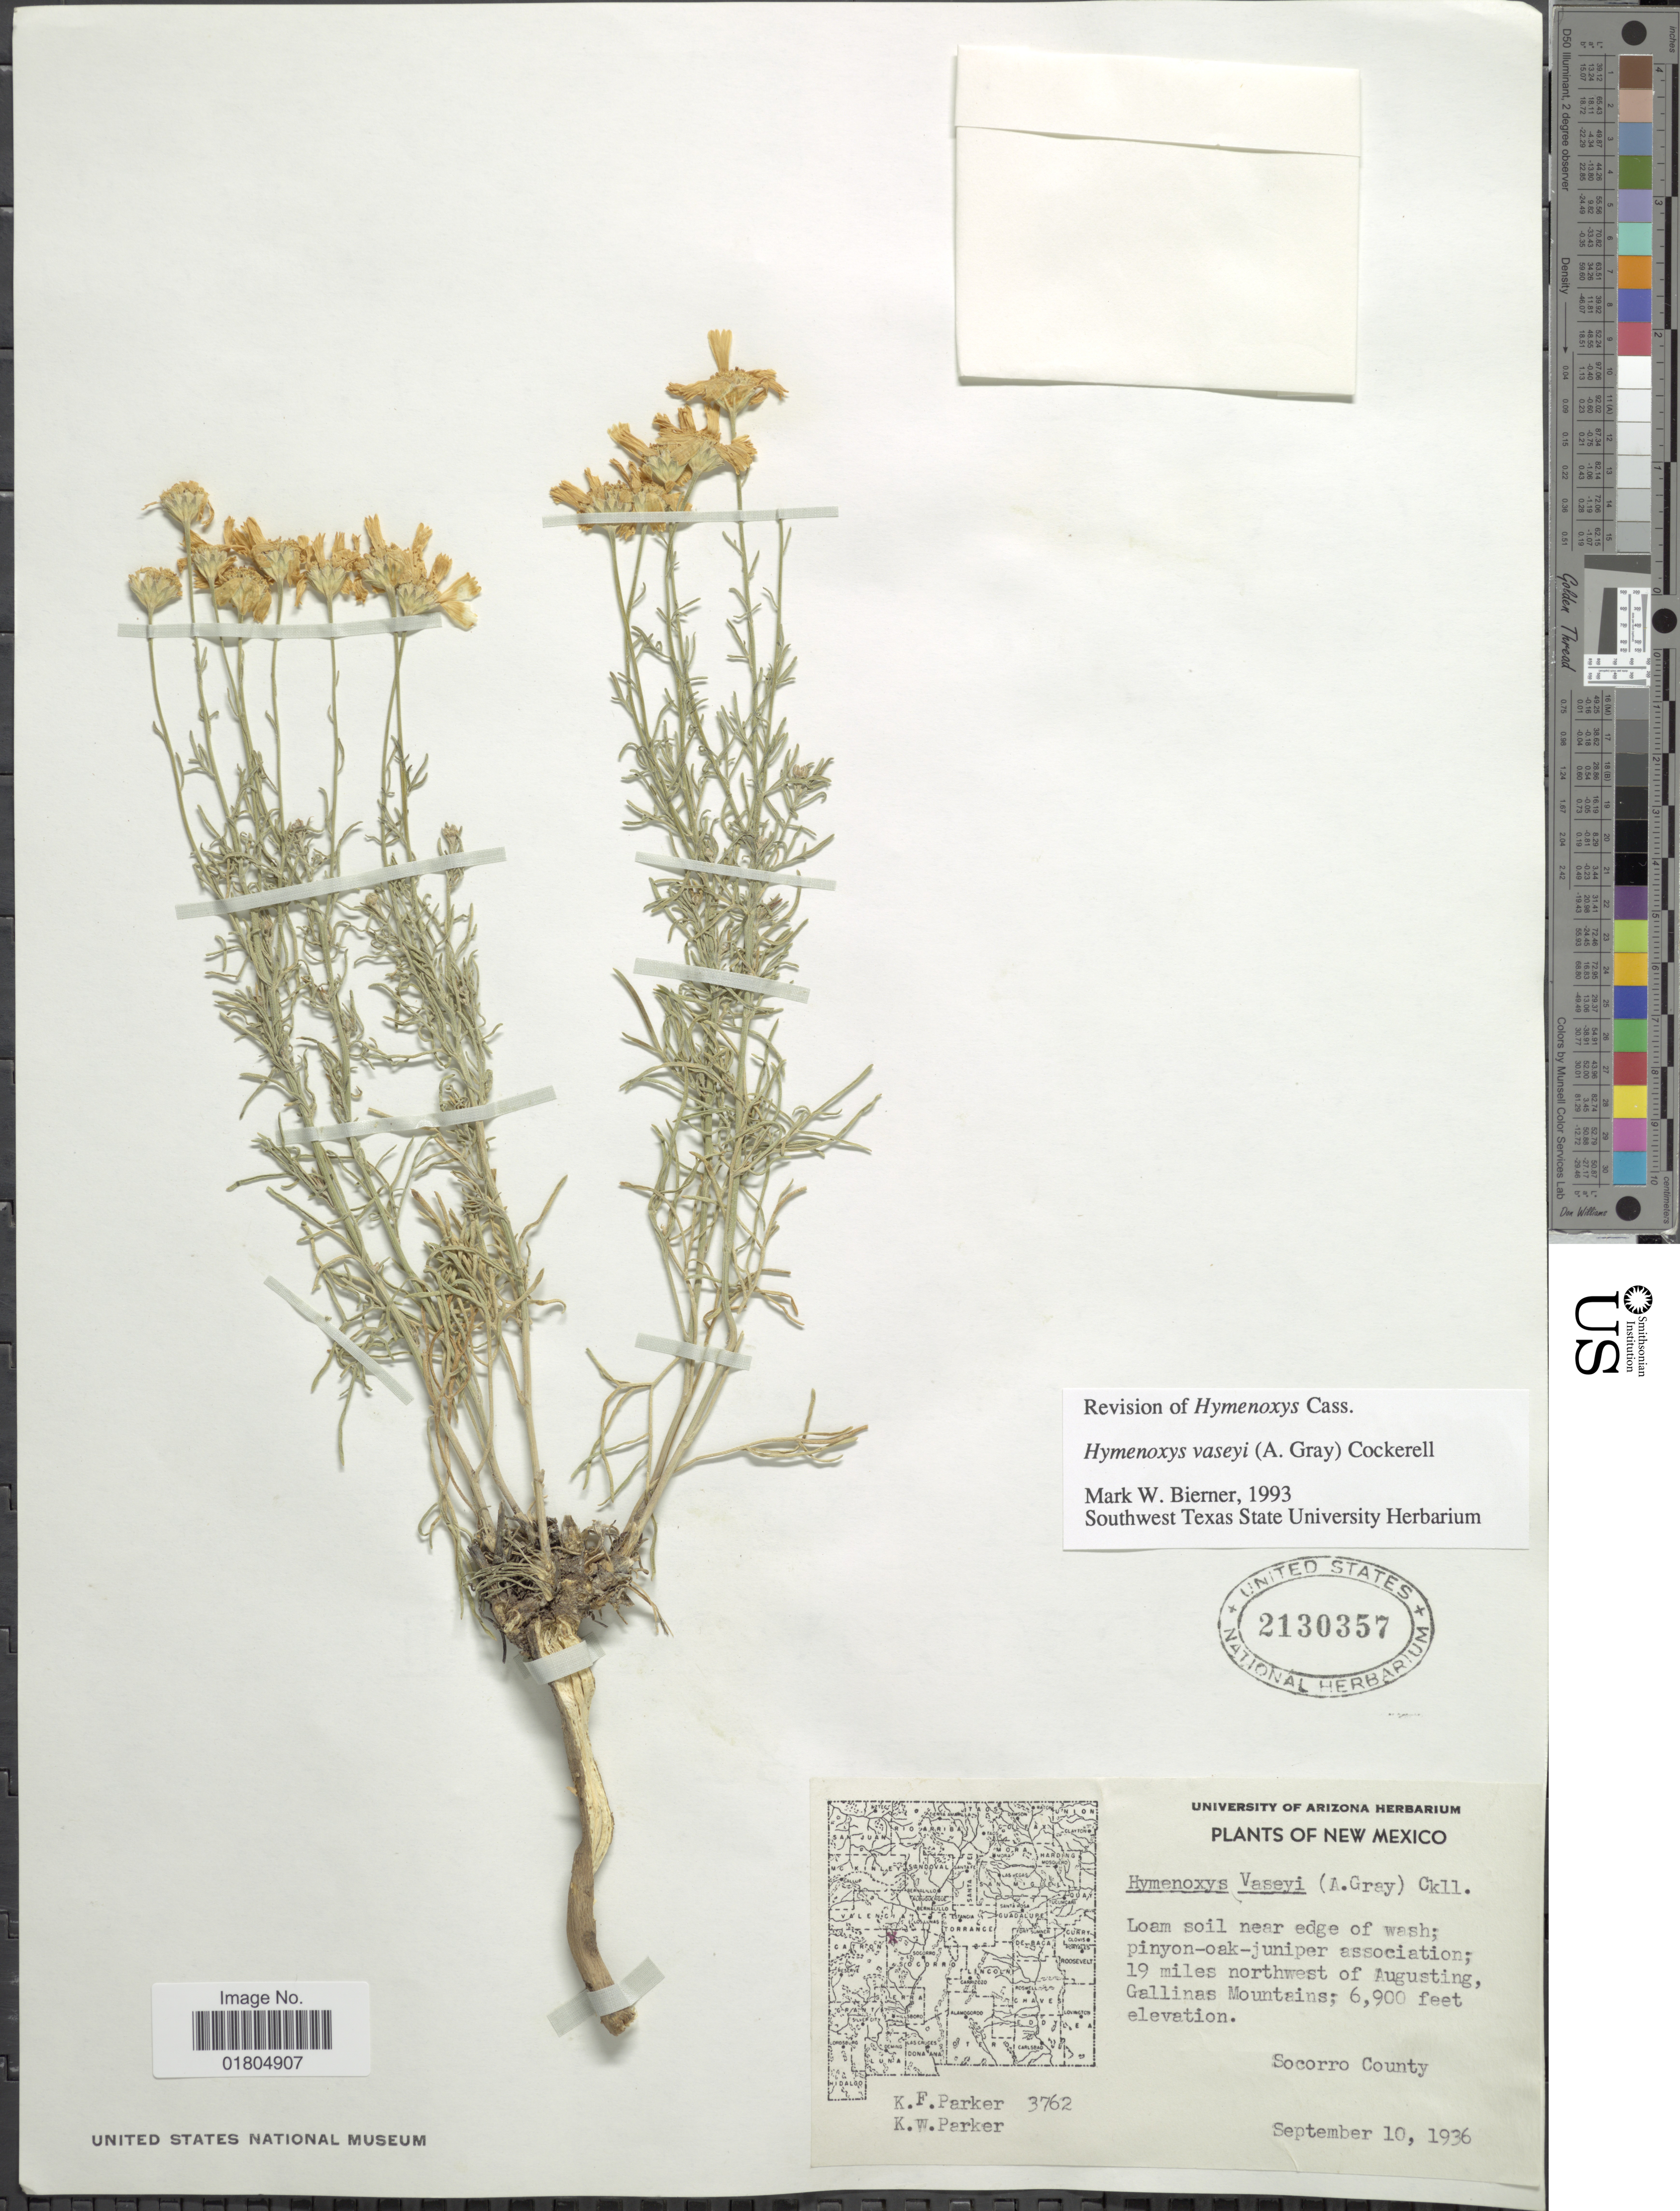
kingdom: Plantae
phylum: Tracheophyta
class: Magnoliopsida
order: Asterales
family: Asteraceae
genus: Hymenoxys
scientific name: Hymenoxys vaseyi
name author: (A. Gray) Cockerell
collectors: K. F. Parker & K. Parker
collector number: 3762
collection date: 1936-09-10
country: United States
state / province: New Mexico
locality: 19 miles northwest of Augusting, Gallinas Mountains. Socorro County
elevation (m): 2103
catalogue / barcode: US 2130357